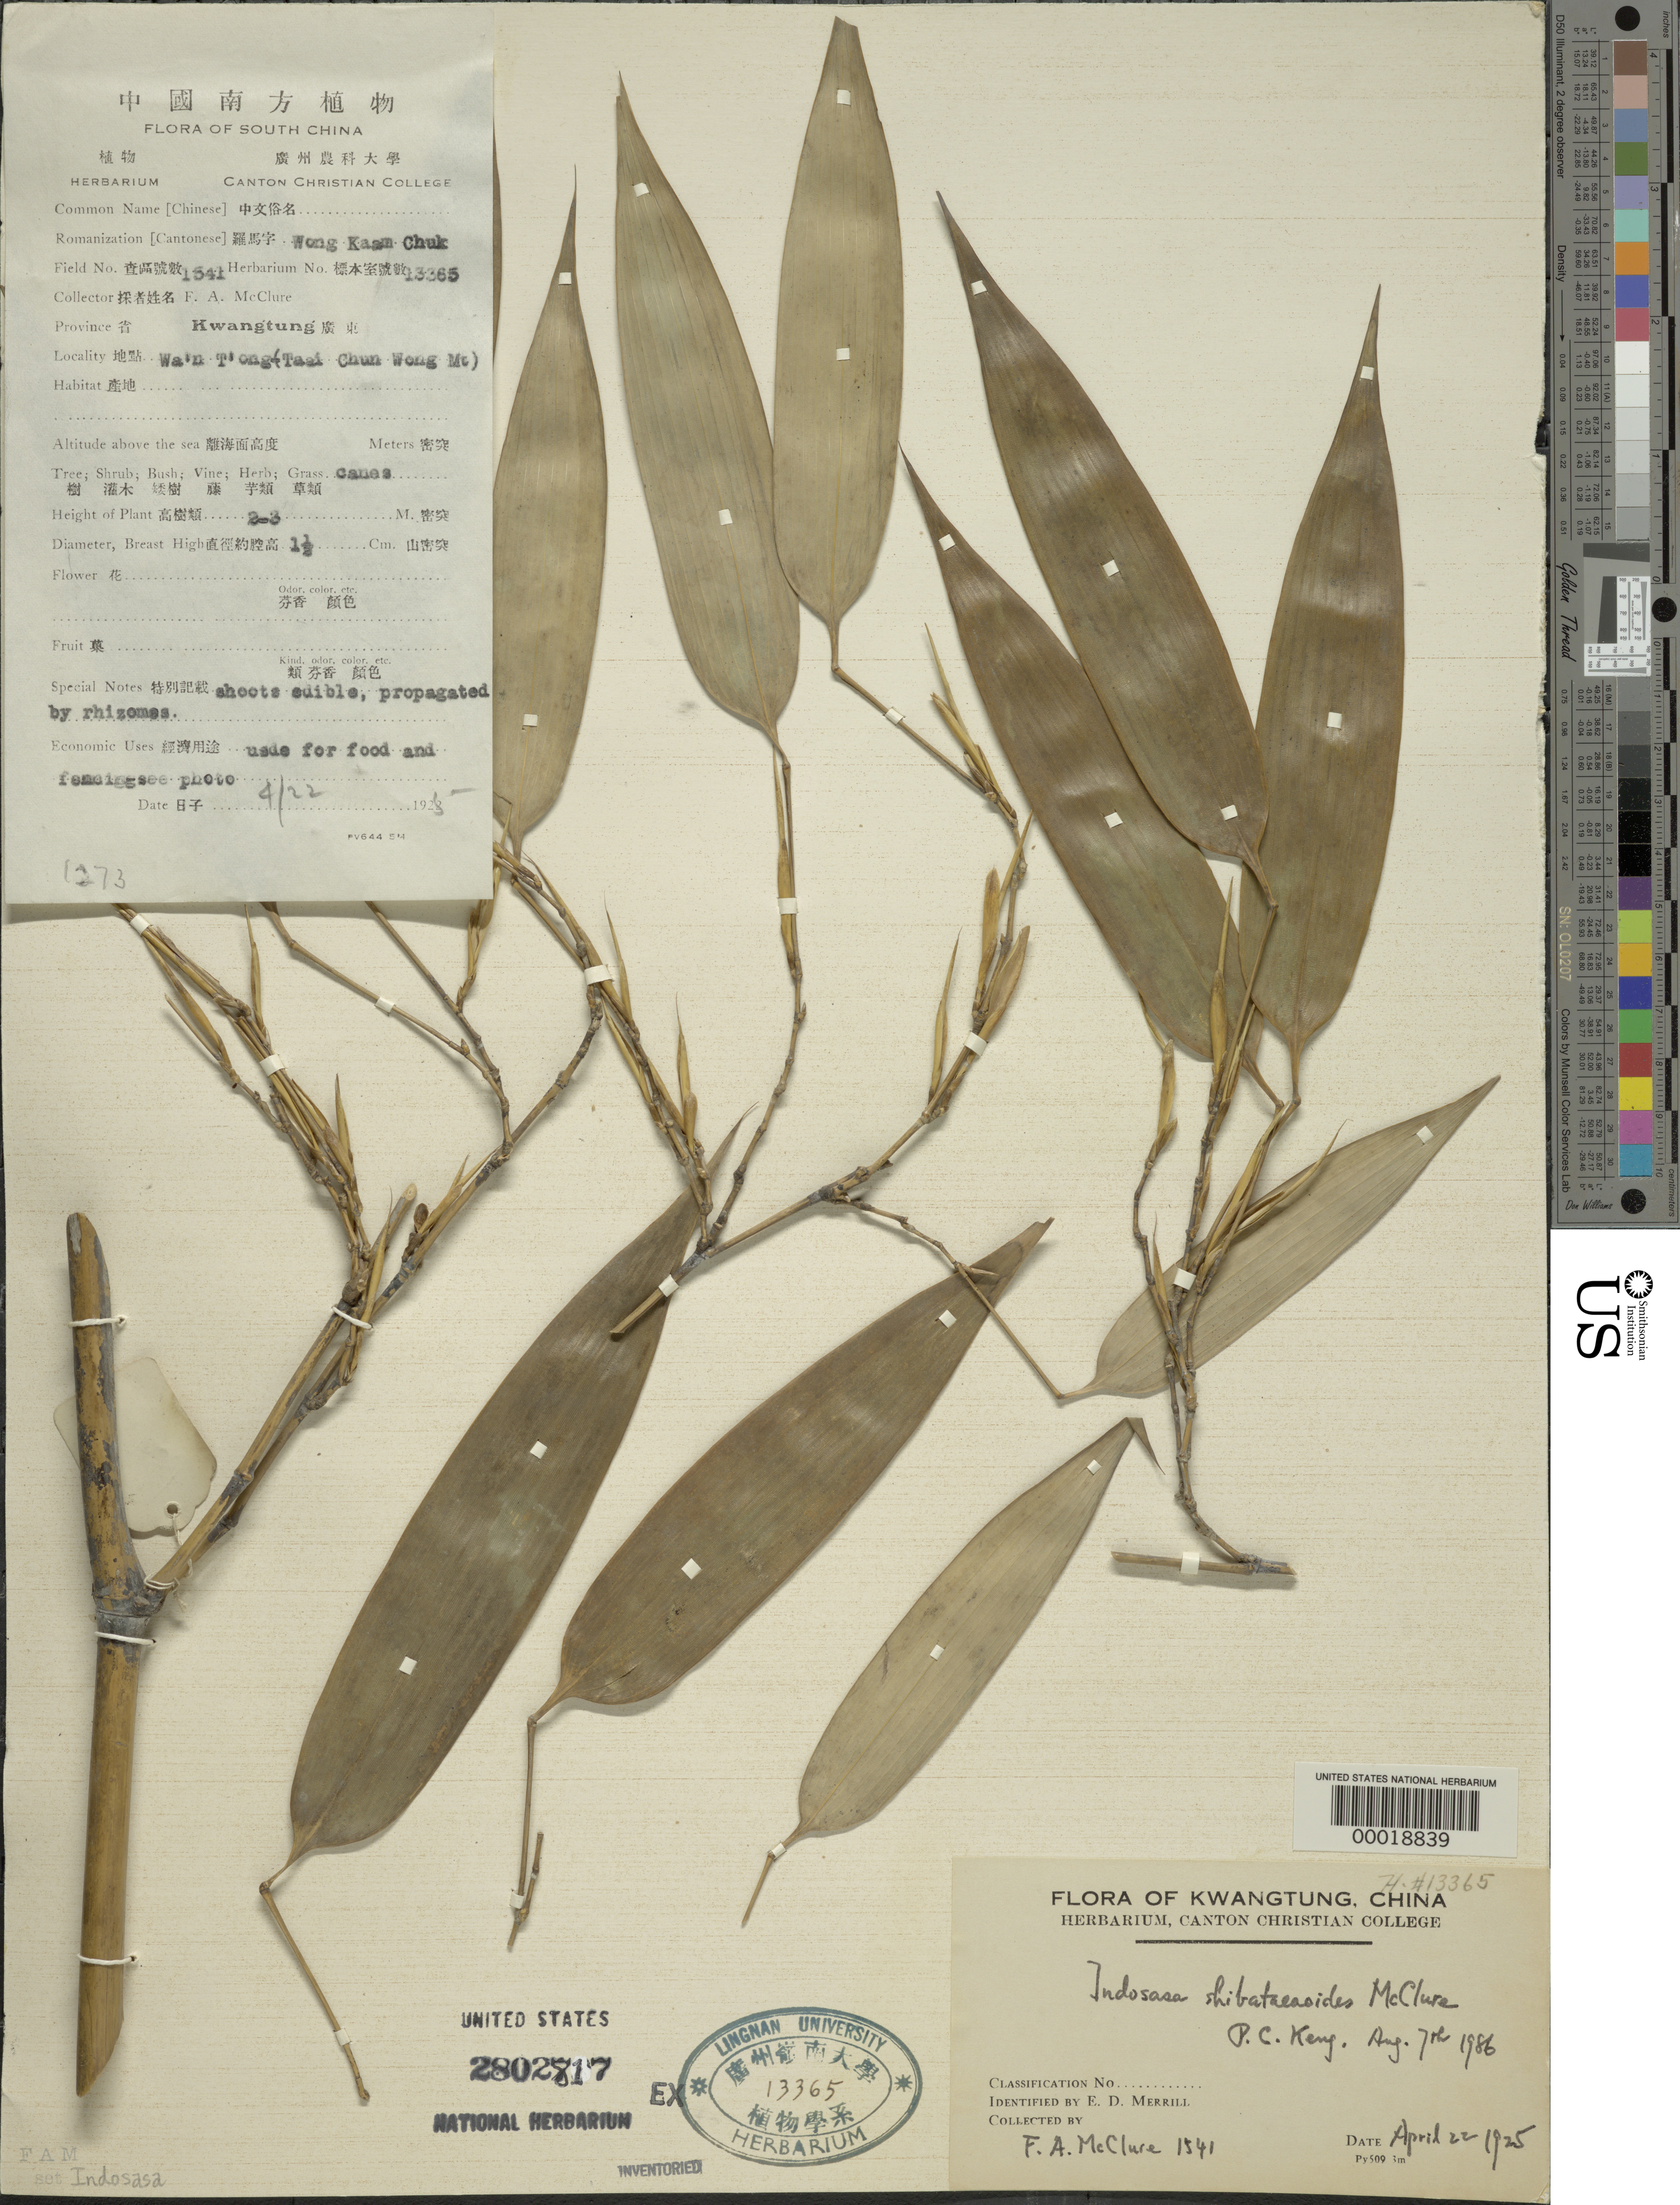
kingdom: Plantae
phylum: Tracheophyta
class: Liliopsida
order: Poales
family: Poaceae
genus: Indosasa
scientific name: Indosasa shibataeoides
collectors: F. A. McClure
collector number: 1541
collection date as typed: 22 Apr 1925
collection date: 1925-04-22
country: China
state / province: Guangdong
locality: Wa'n t'ong (taai chun wong mt)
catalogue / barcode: US 2802817